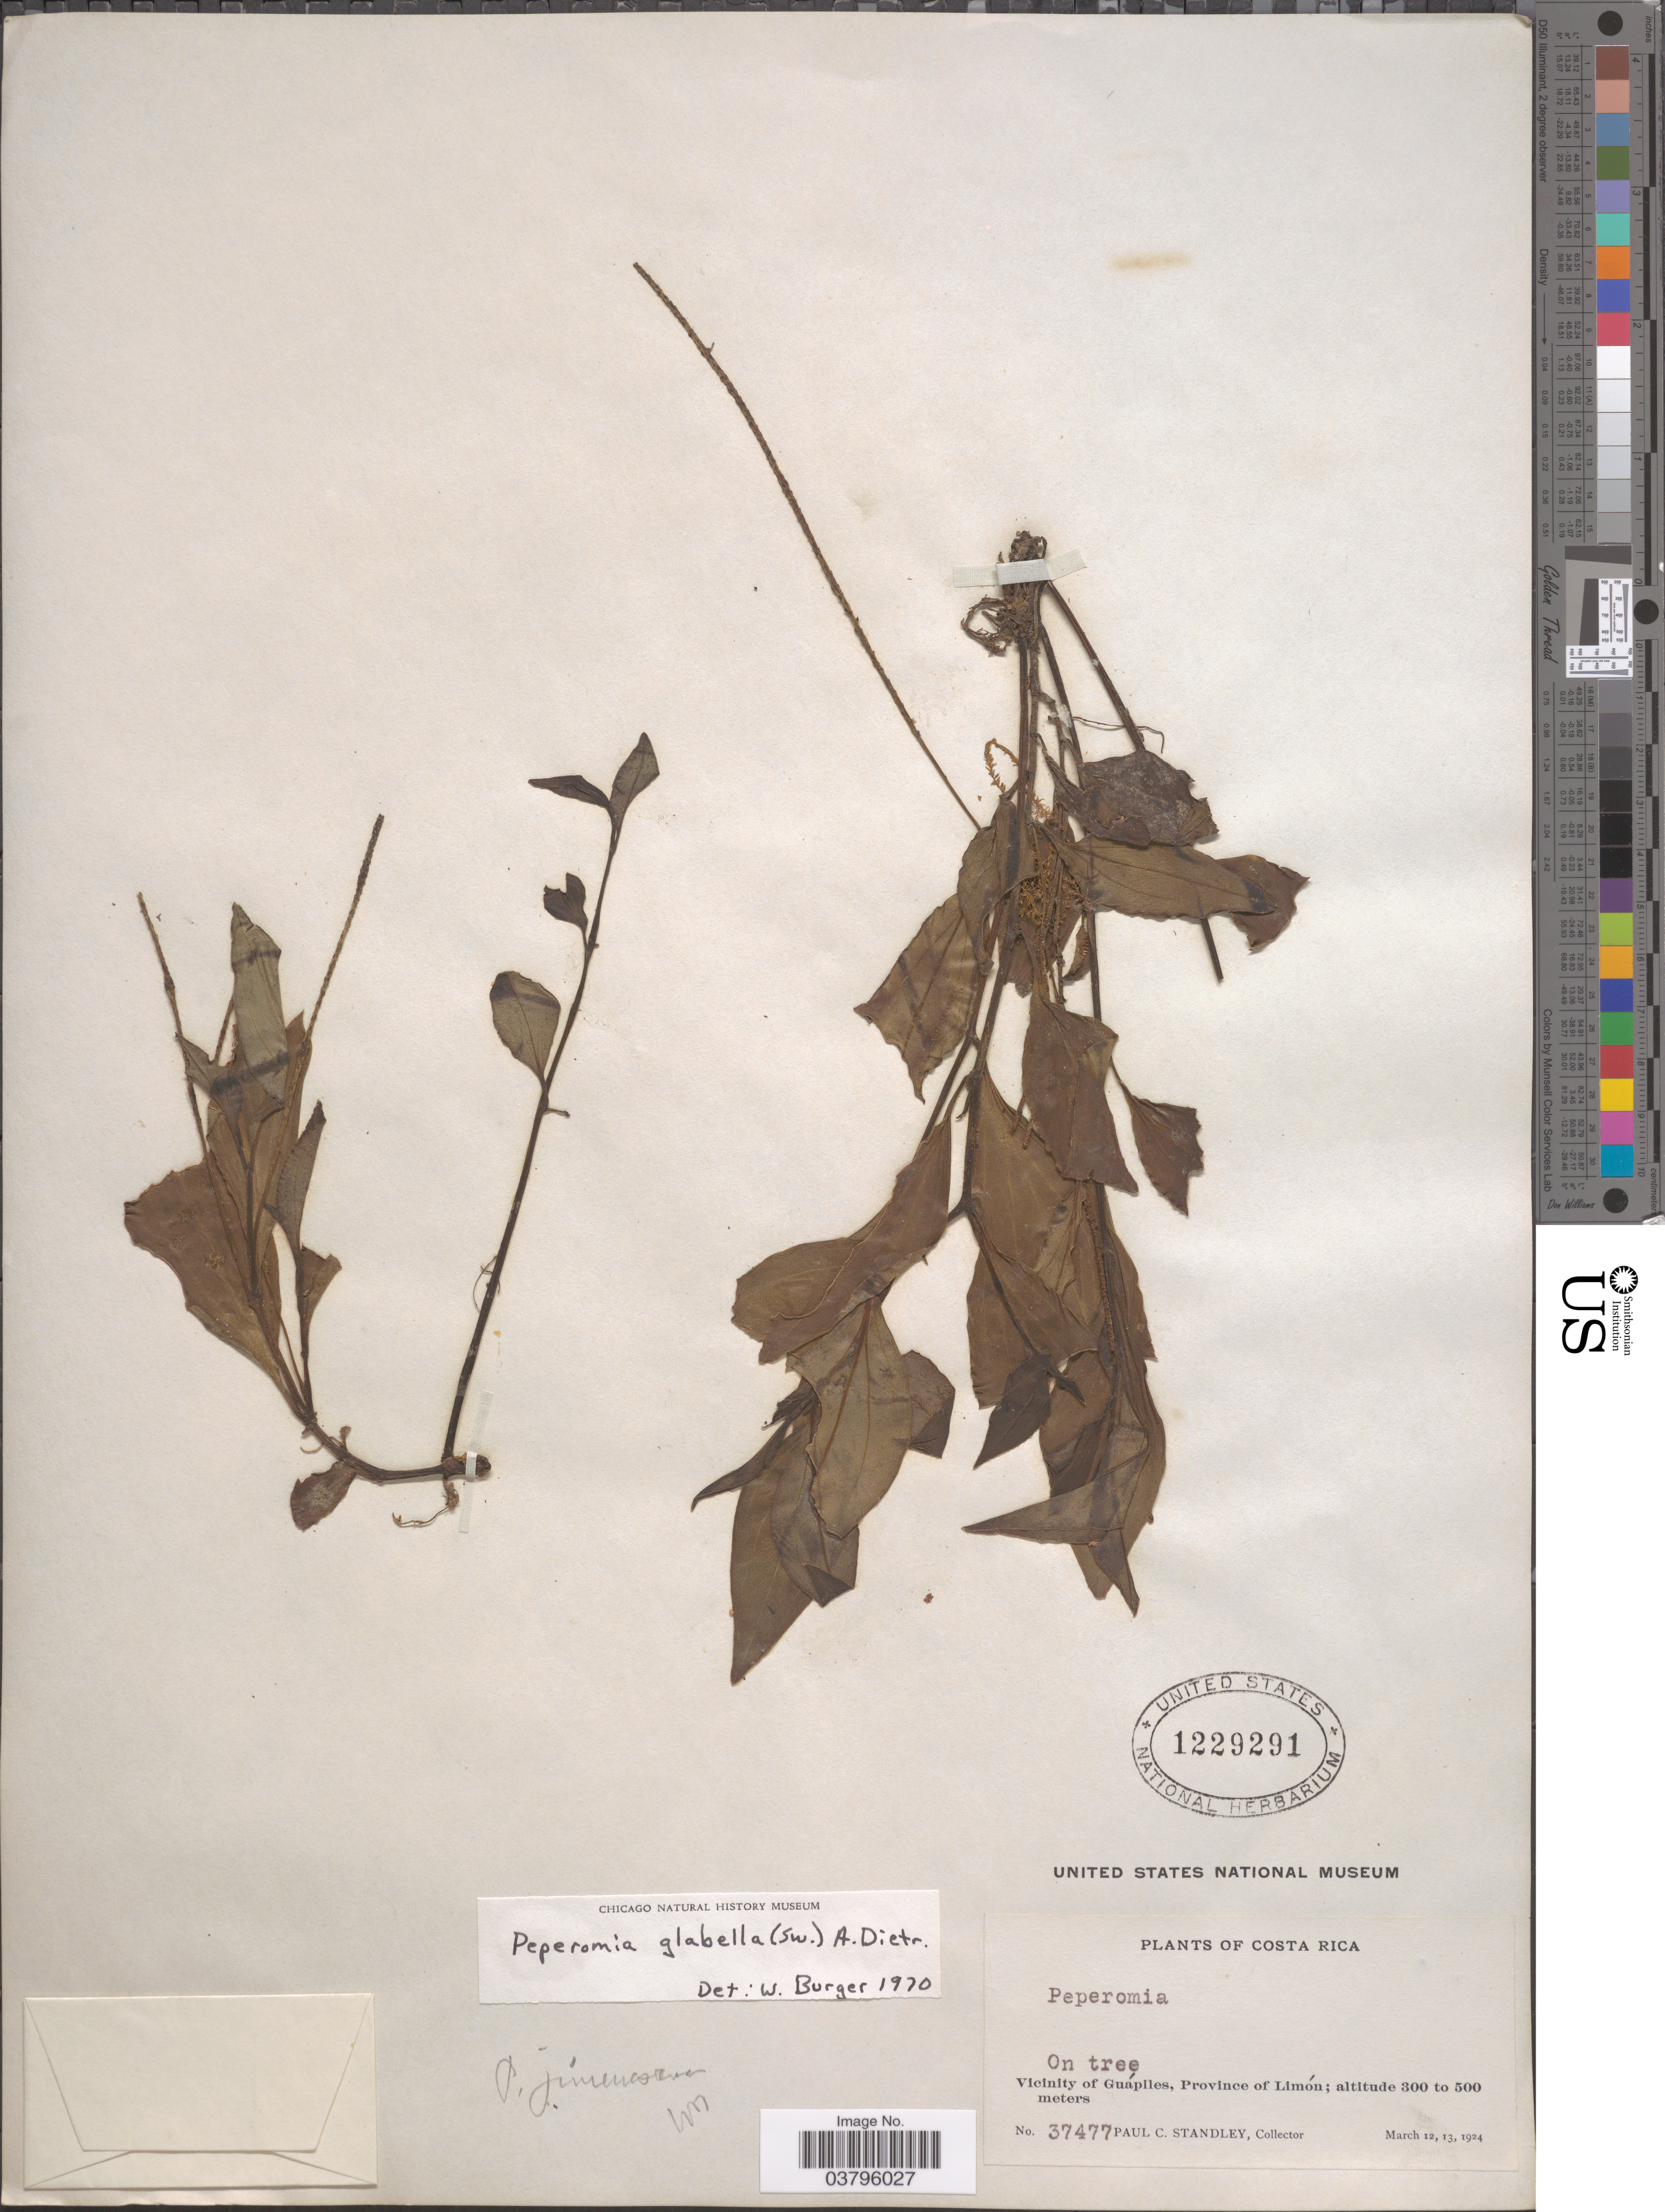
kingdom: Plantae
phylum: Tracheophyta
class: Magnoliopsida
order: Piperales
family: Piperaceae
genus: Peperomia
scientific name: Peperomia glabella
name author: (Sw.) A. Dietr.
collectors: P. C. Standley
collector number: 37477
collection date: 1924-03-12/1924-03-13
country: Costa Rica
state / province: Limón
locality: Vicinity of Guápiles.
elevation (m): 300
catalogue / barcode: US 1229291